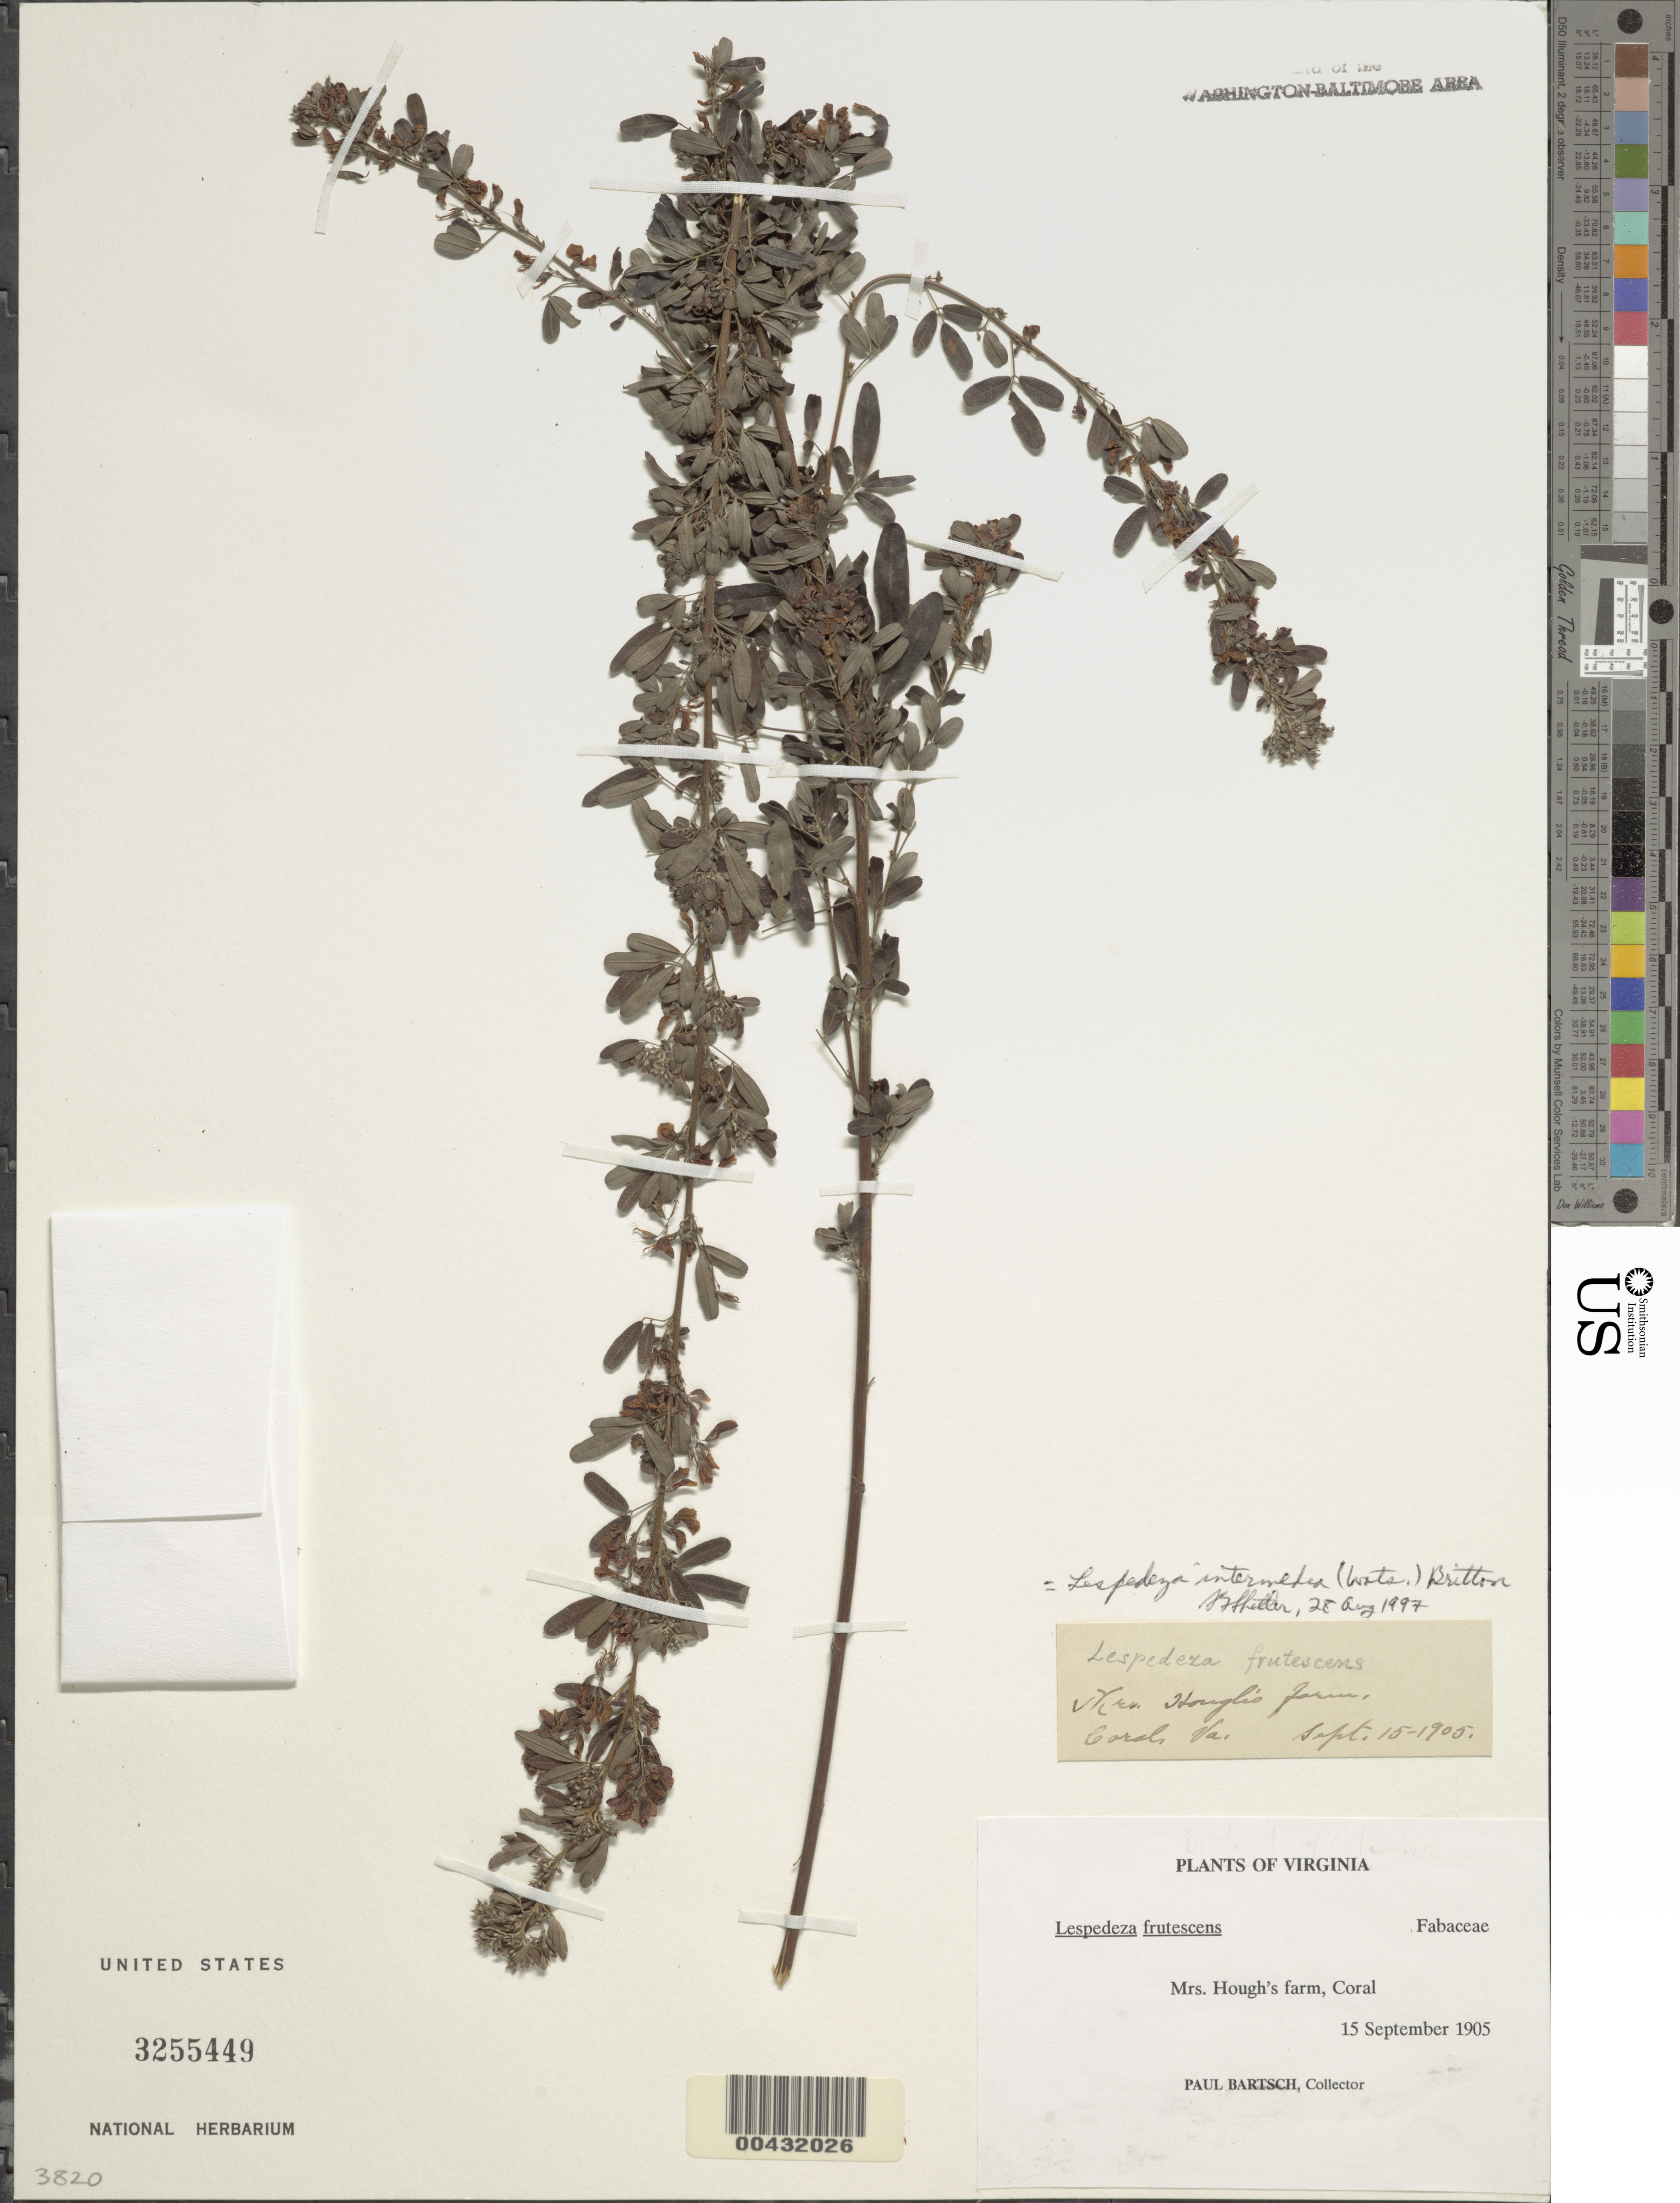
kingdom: Plantae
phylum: Tracheophyta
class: Magnoliopsida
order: Fabales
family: Fabaceae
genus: Lespedeza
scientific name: Lespedeza intermedia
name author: (S. Watson) Britton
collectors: P. Bartsch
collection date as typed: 15 Sep 1905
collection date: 1905-09-15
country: United States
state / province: Virginia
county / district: Fairfax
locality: Coral, Mrs. Hough's Farm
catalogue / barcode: US 3255449